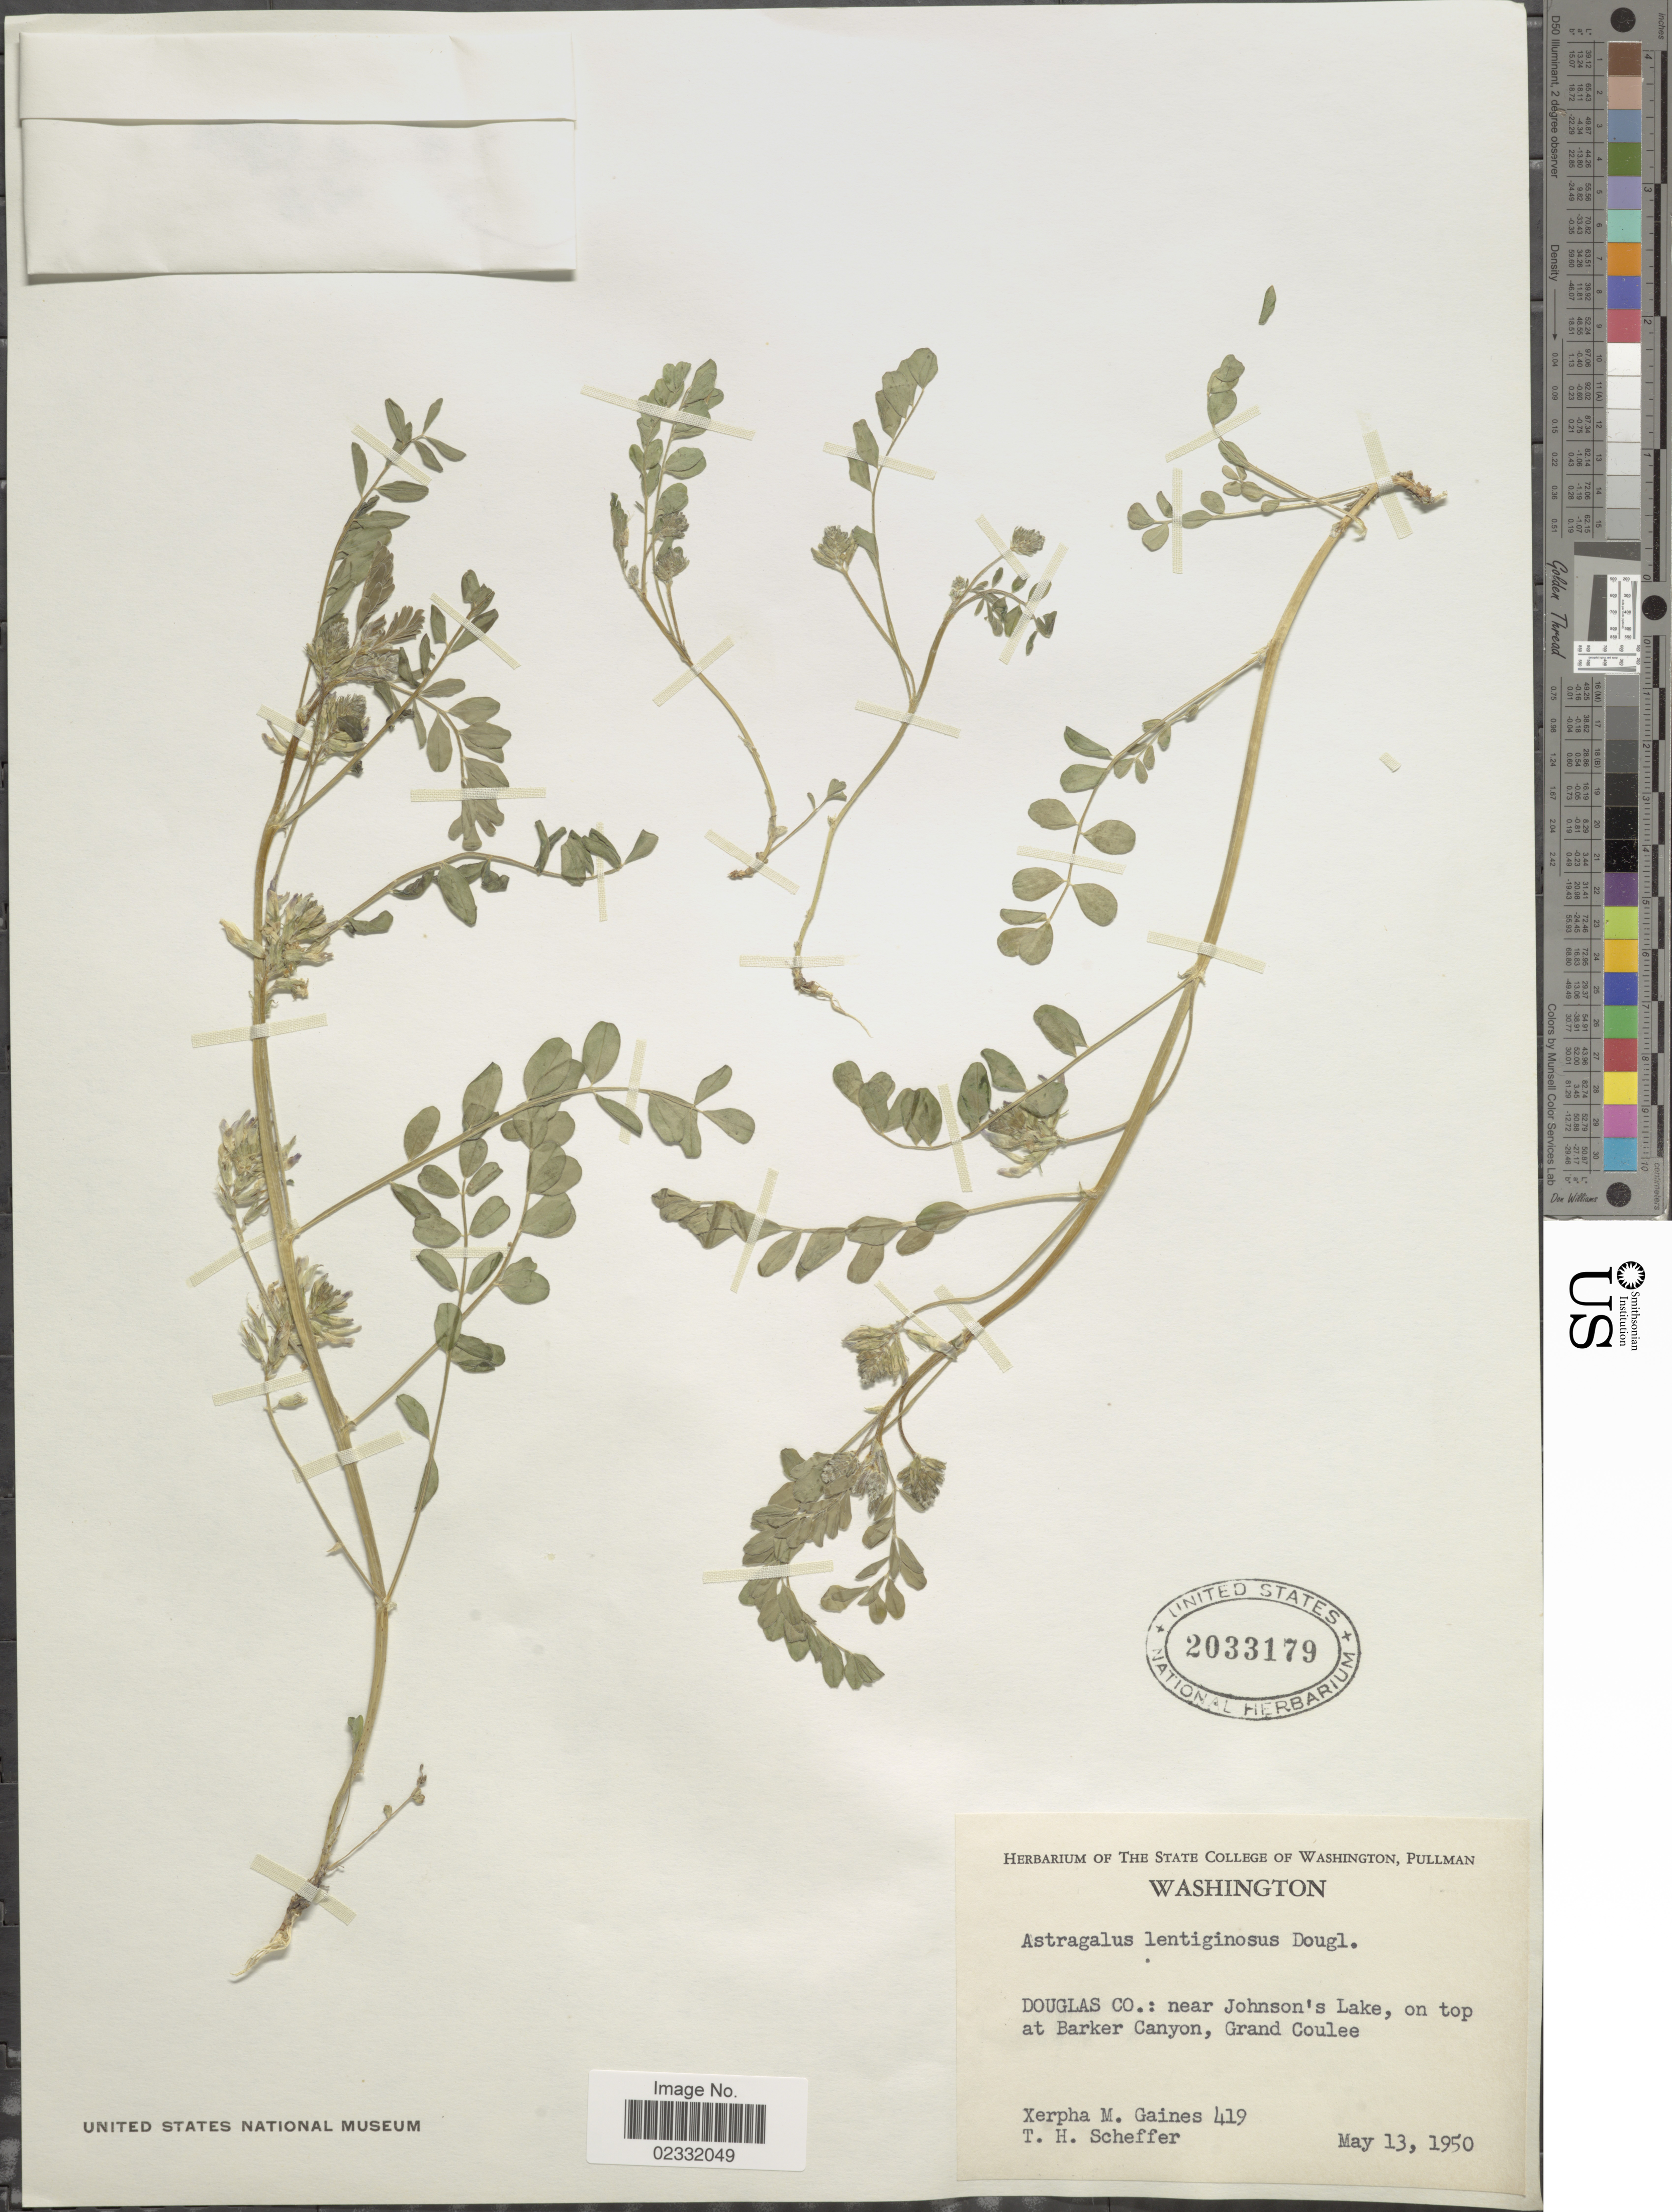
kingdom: Plantae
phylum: Tracheophyta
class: Magnoliopsida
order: Fabales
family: Fabaceae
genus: Astragalus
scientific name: Astragalus lentiginosus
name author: Douglas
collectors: X. Gaines & T. Scheffer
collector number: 419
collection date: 1950-05-13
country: United States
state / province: Washington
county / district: Douglas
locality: Douglas Co.: near Johnson's Lake, on top at Barker Canyon, Grand Coulee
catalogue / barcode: US 2033179